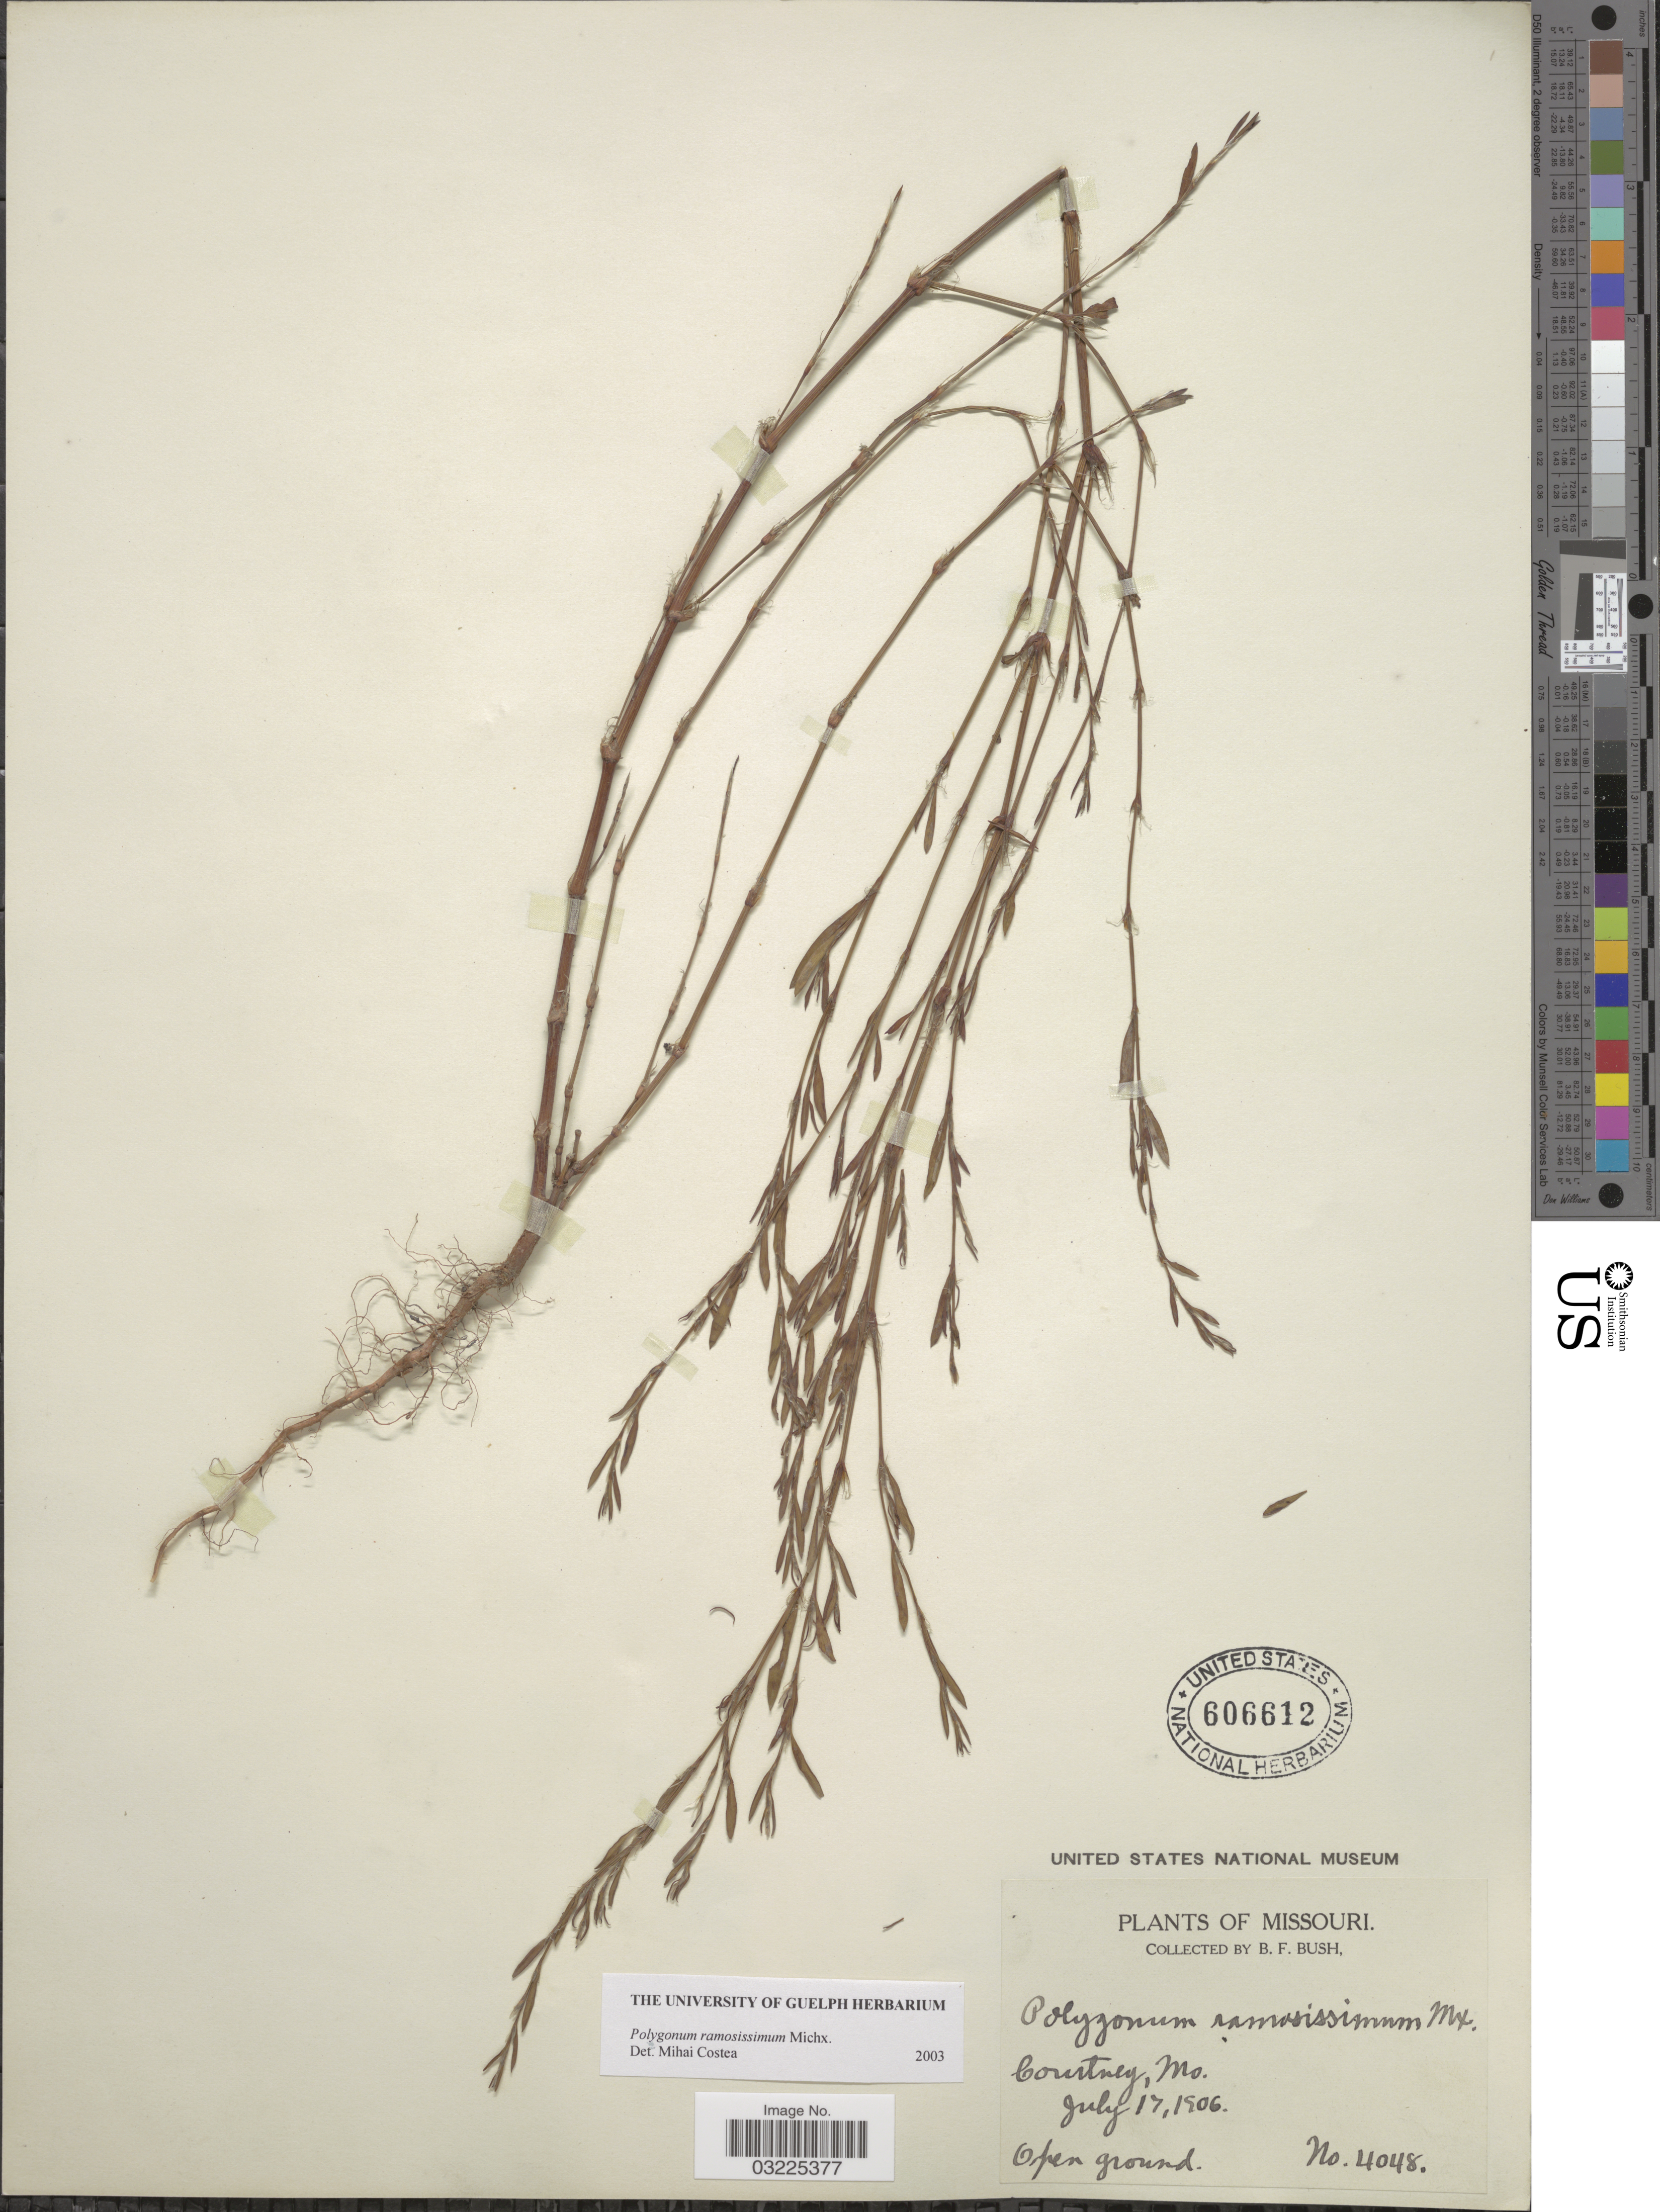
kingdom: Plantae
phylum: Tracheophyta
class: Magnoliopsida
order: Caryophyllales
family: Polygonaceae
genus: Polygonum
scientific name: Polygonum ramosissimum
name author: Michx.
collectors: B. F. Bush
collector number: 4048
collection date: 1906-07-17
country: United States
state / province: Missouri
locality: Courtney, Mo.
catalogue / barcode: US 606612